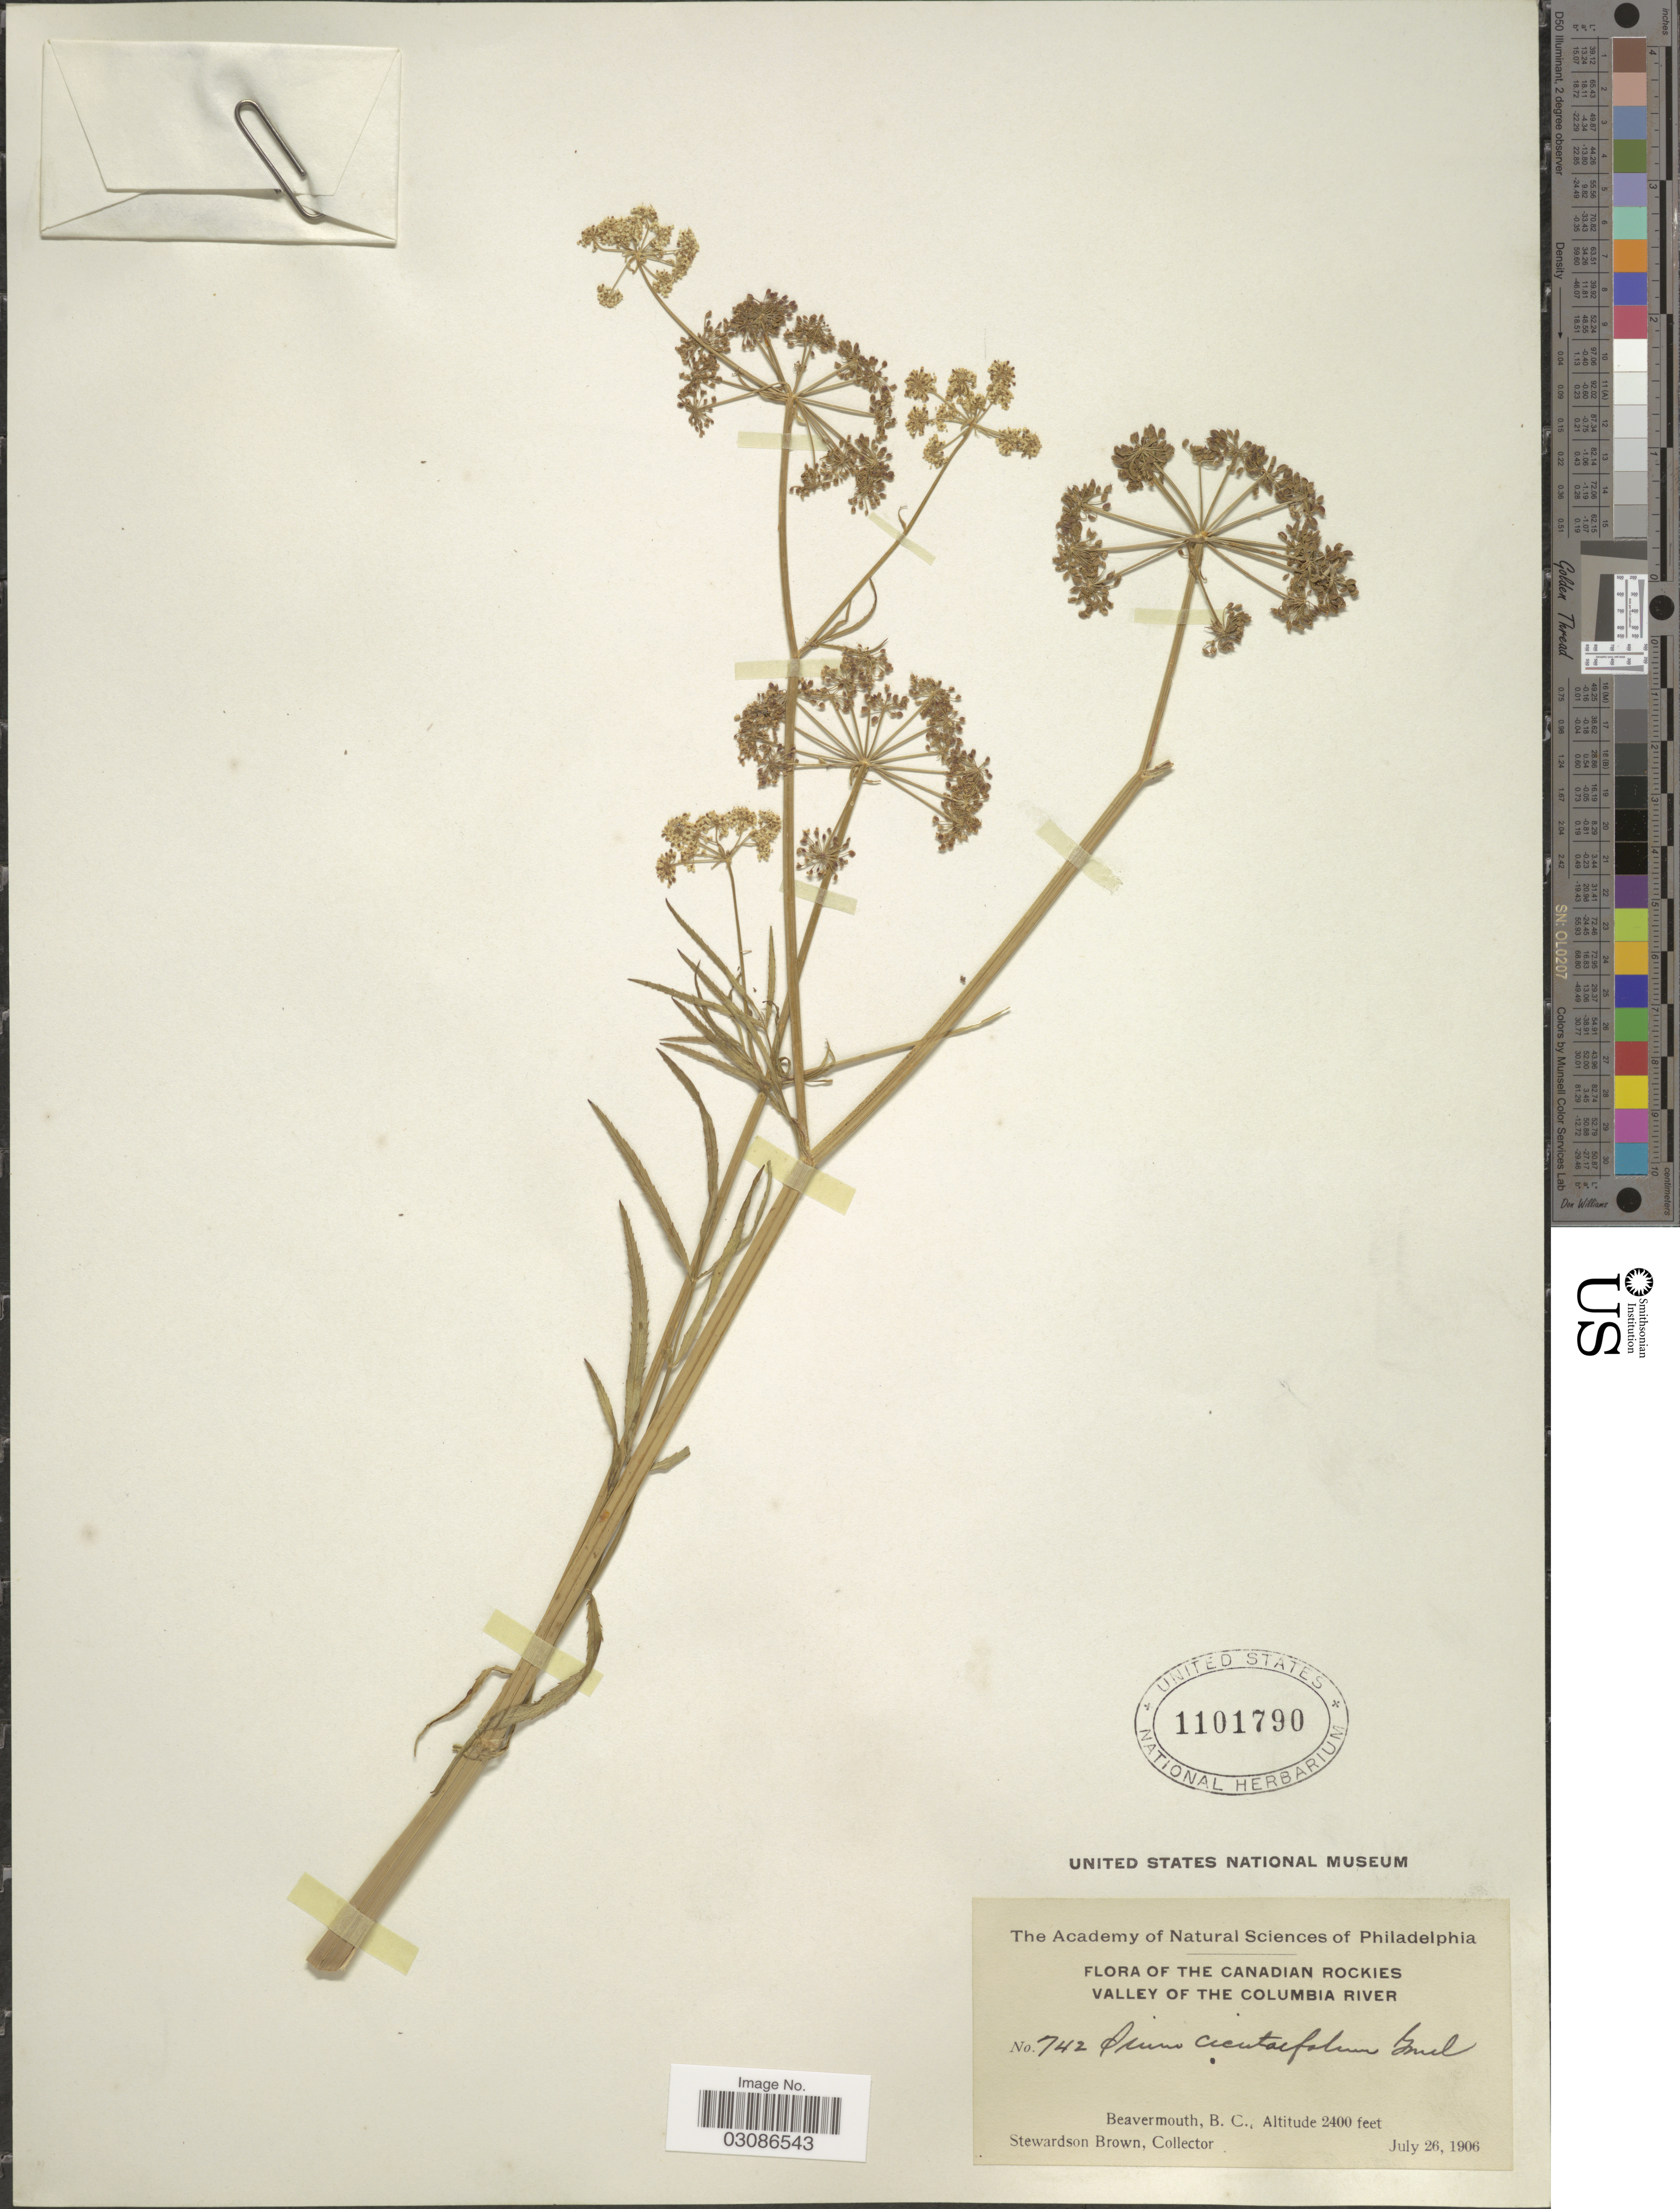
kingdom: Plantae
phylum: Tracheophyta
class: Magnoliopsida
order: Apiales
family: Apiaceae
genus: Sium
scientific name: Sium suave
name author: Walter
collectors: S. Brown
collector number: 742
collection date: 1906-07-26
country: Canada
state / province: British Columbia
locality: The Canadian Rockies, Valley of The Columbia River, Beavermouth, B.C.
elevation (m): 732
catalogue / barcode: US 1101790